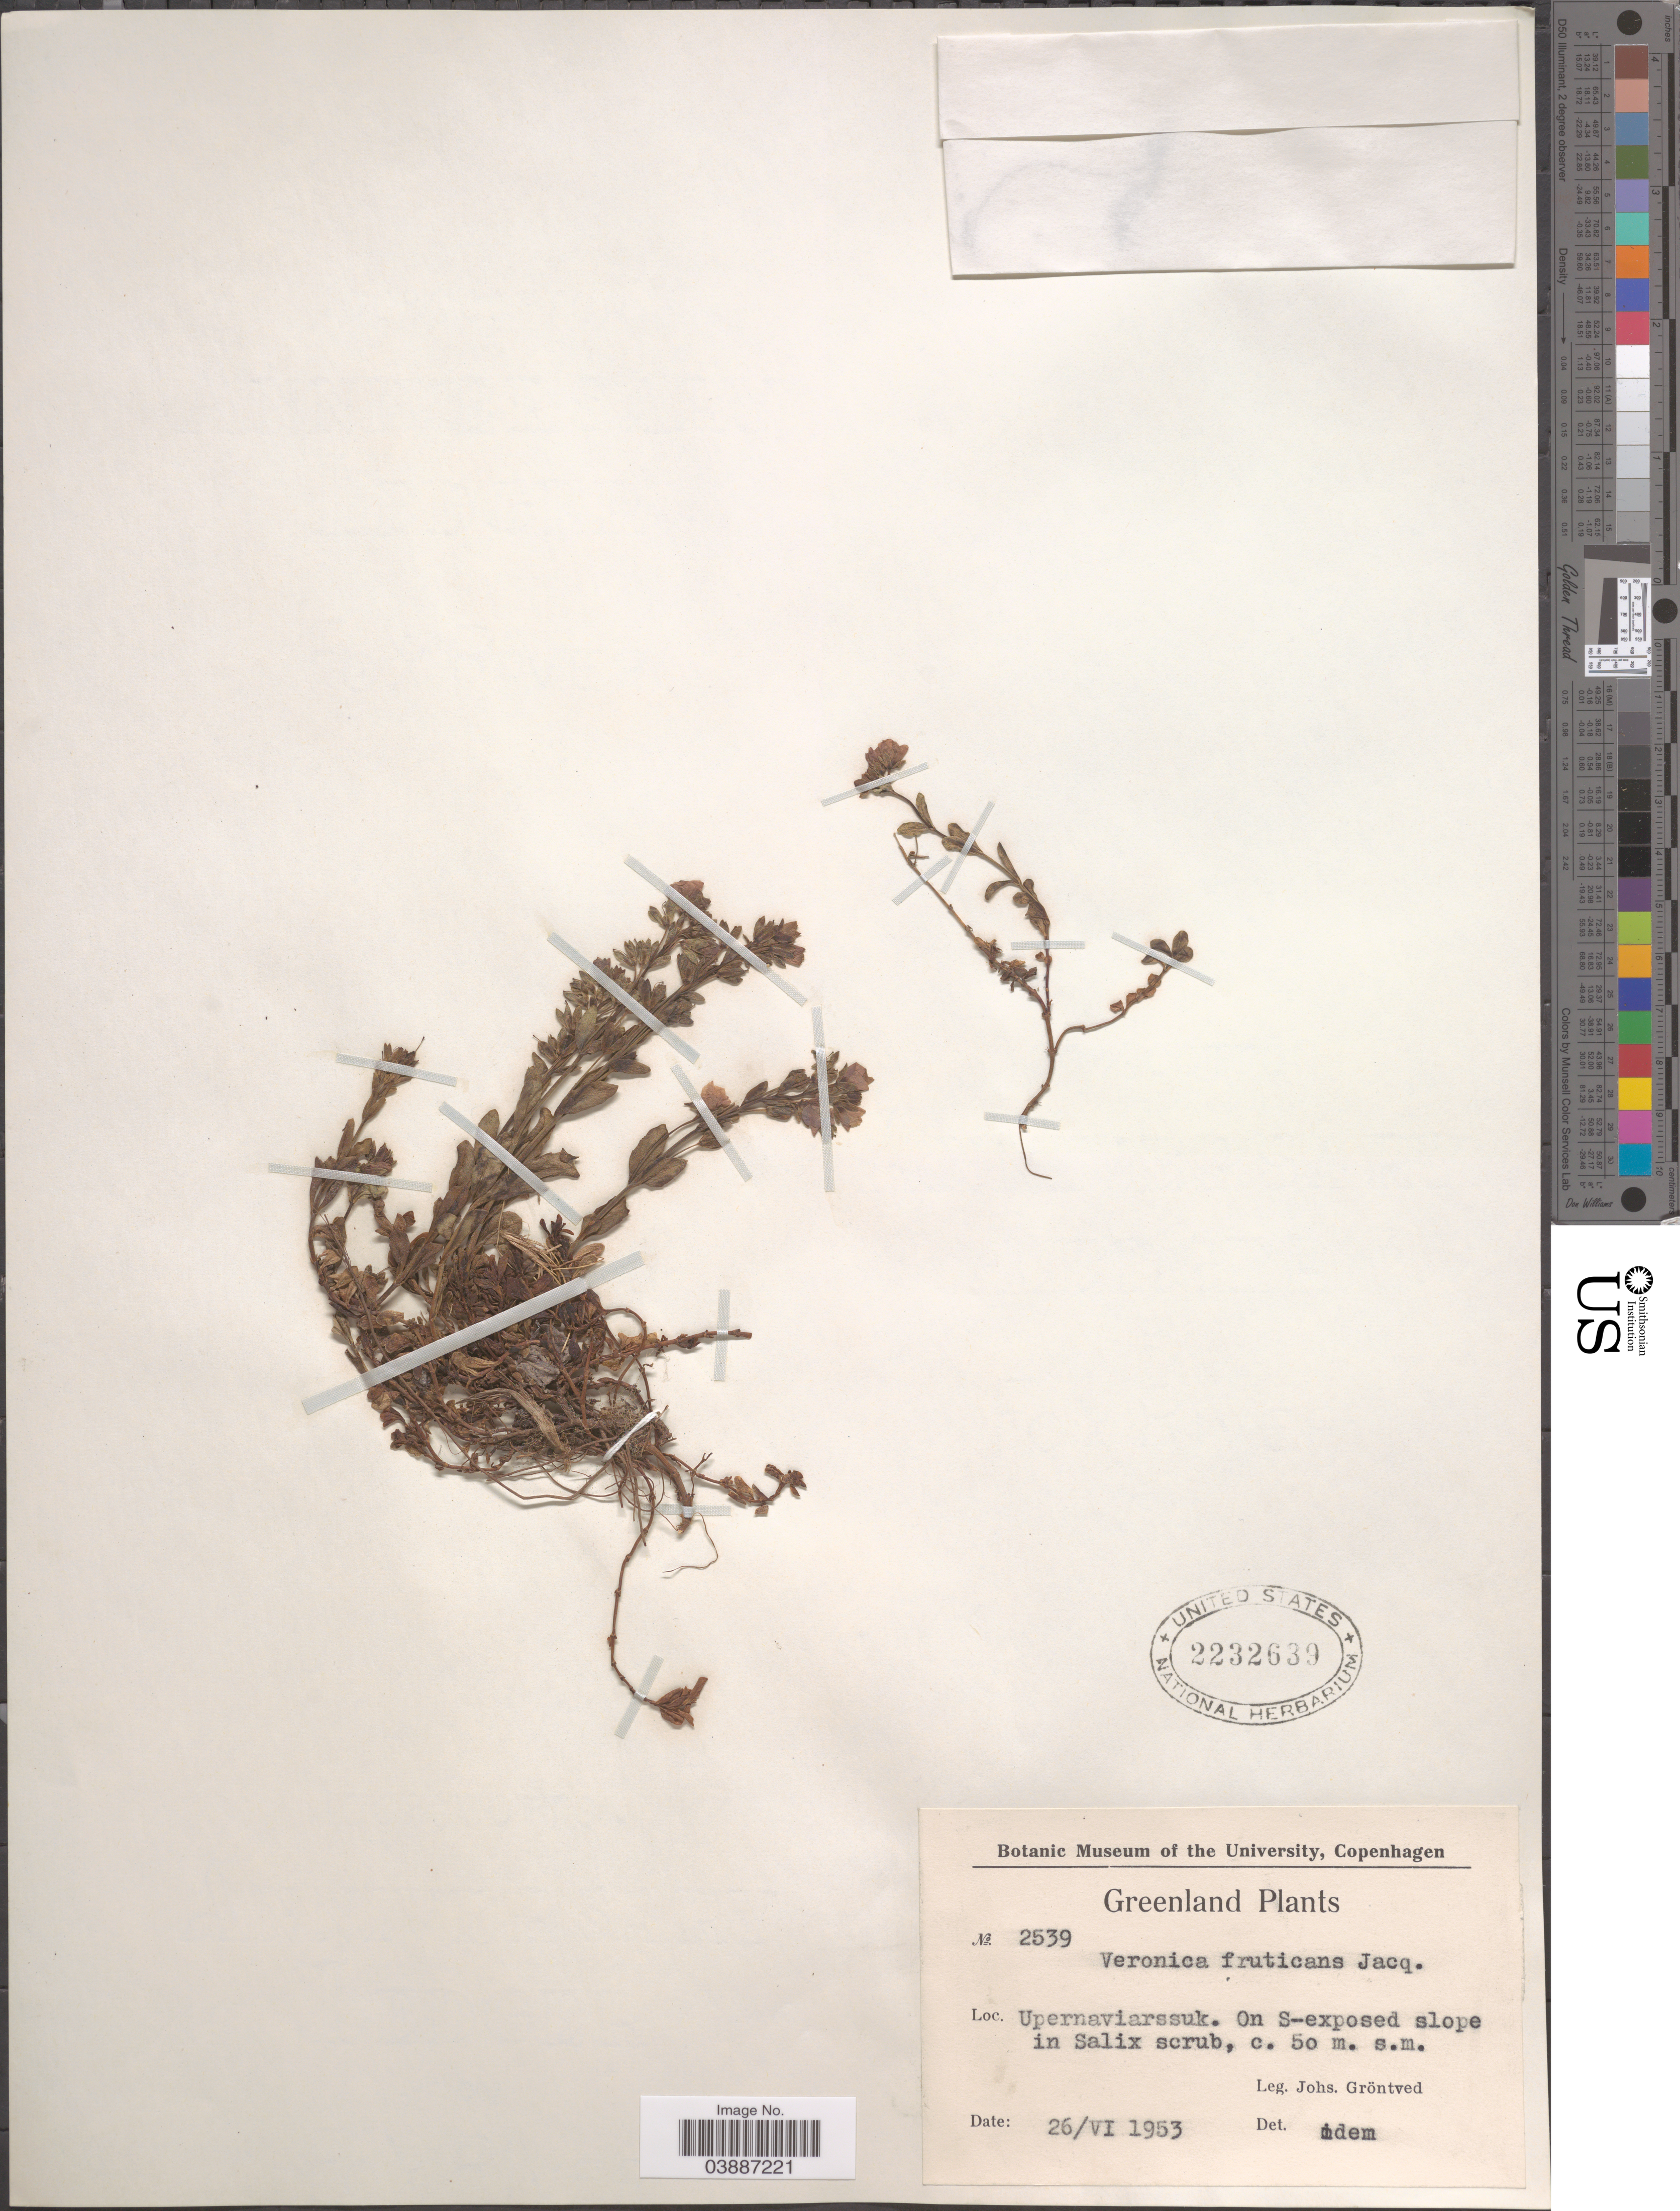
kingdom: Plantae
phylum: Tracheophyta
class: Magnoliopsida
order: Lamiales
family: Plantaginaceae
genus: Veronica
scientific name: Veronica fruticans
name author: Jacq.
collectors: J. Grøntved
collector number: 2539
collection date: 1953-06-26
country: Greenland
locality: Upernaviarssuk, On. S-exposed slope in Salix scrub.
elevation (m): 50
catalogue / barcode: US 2232639